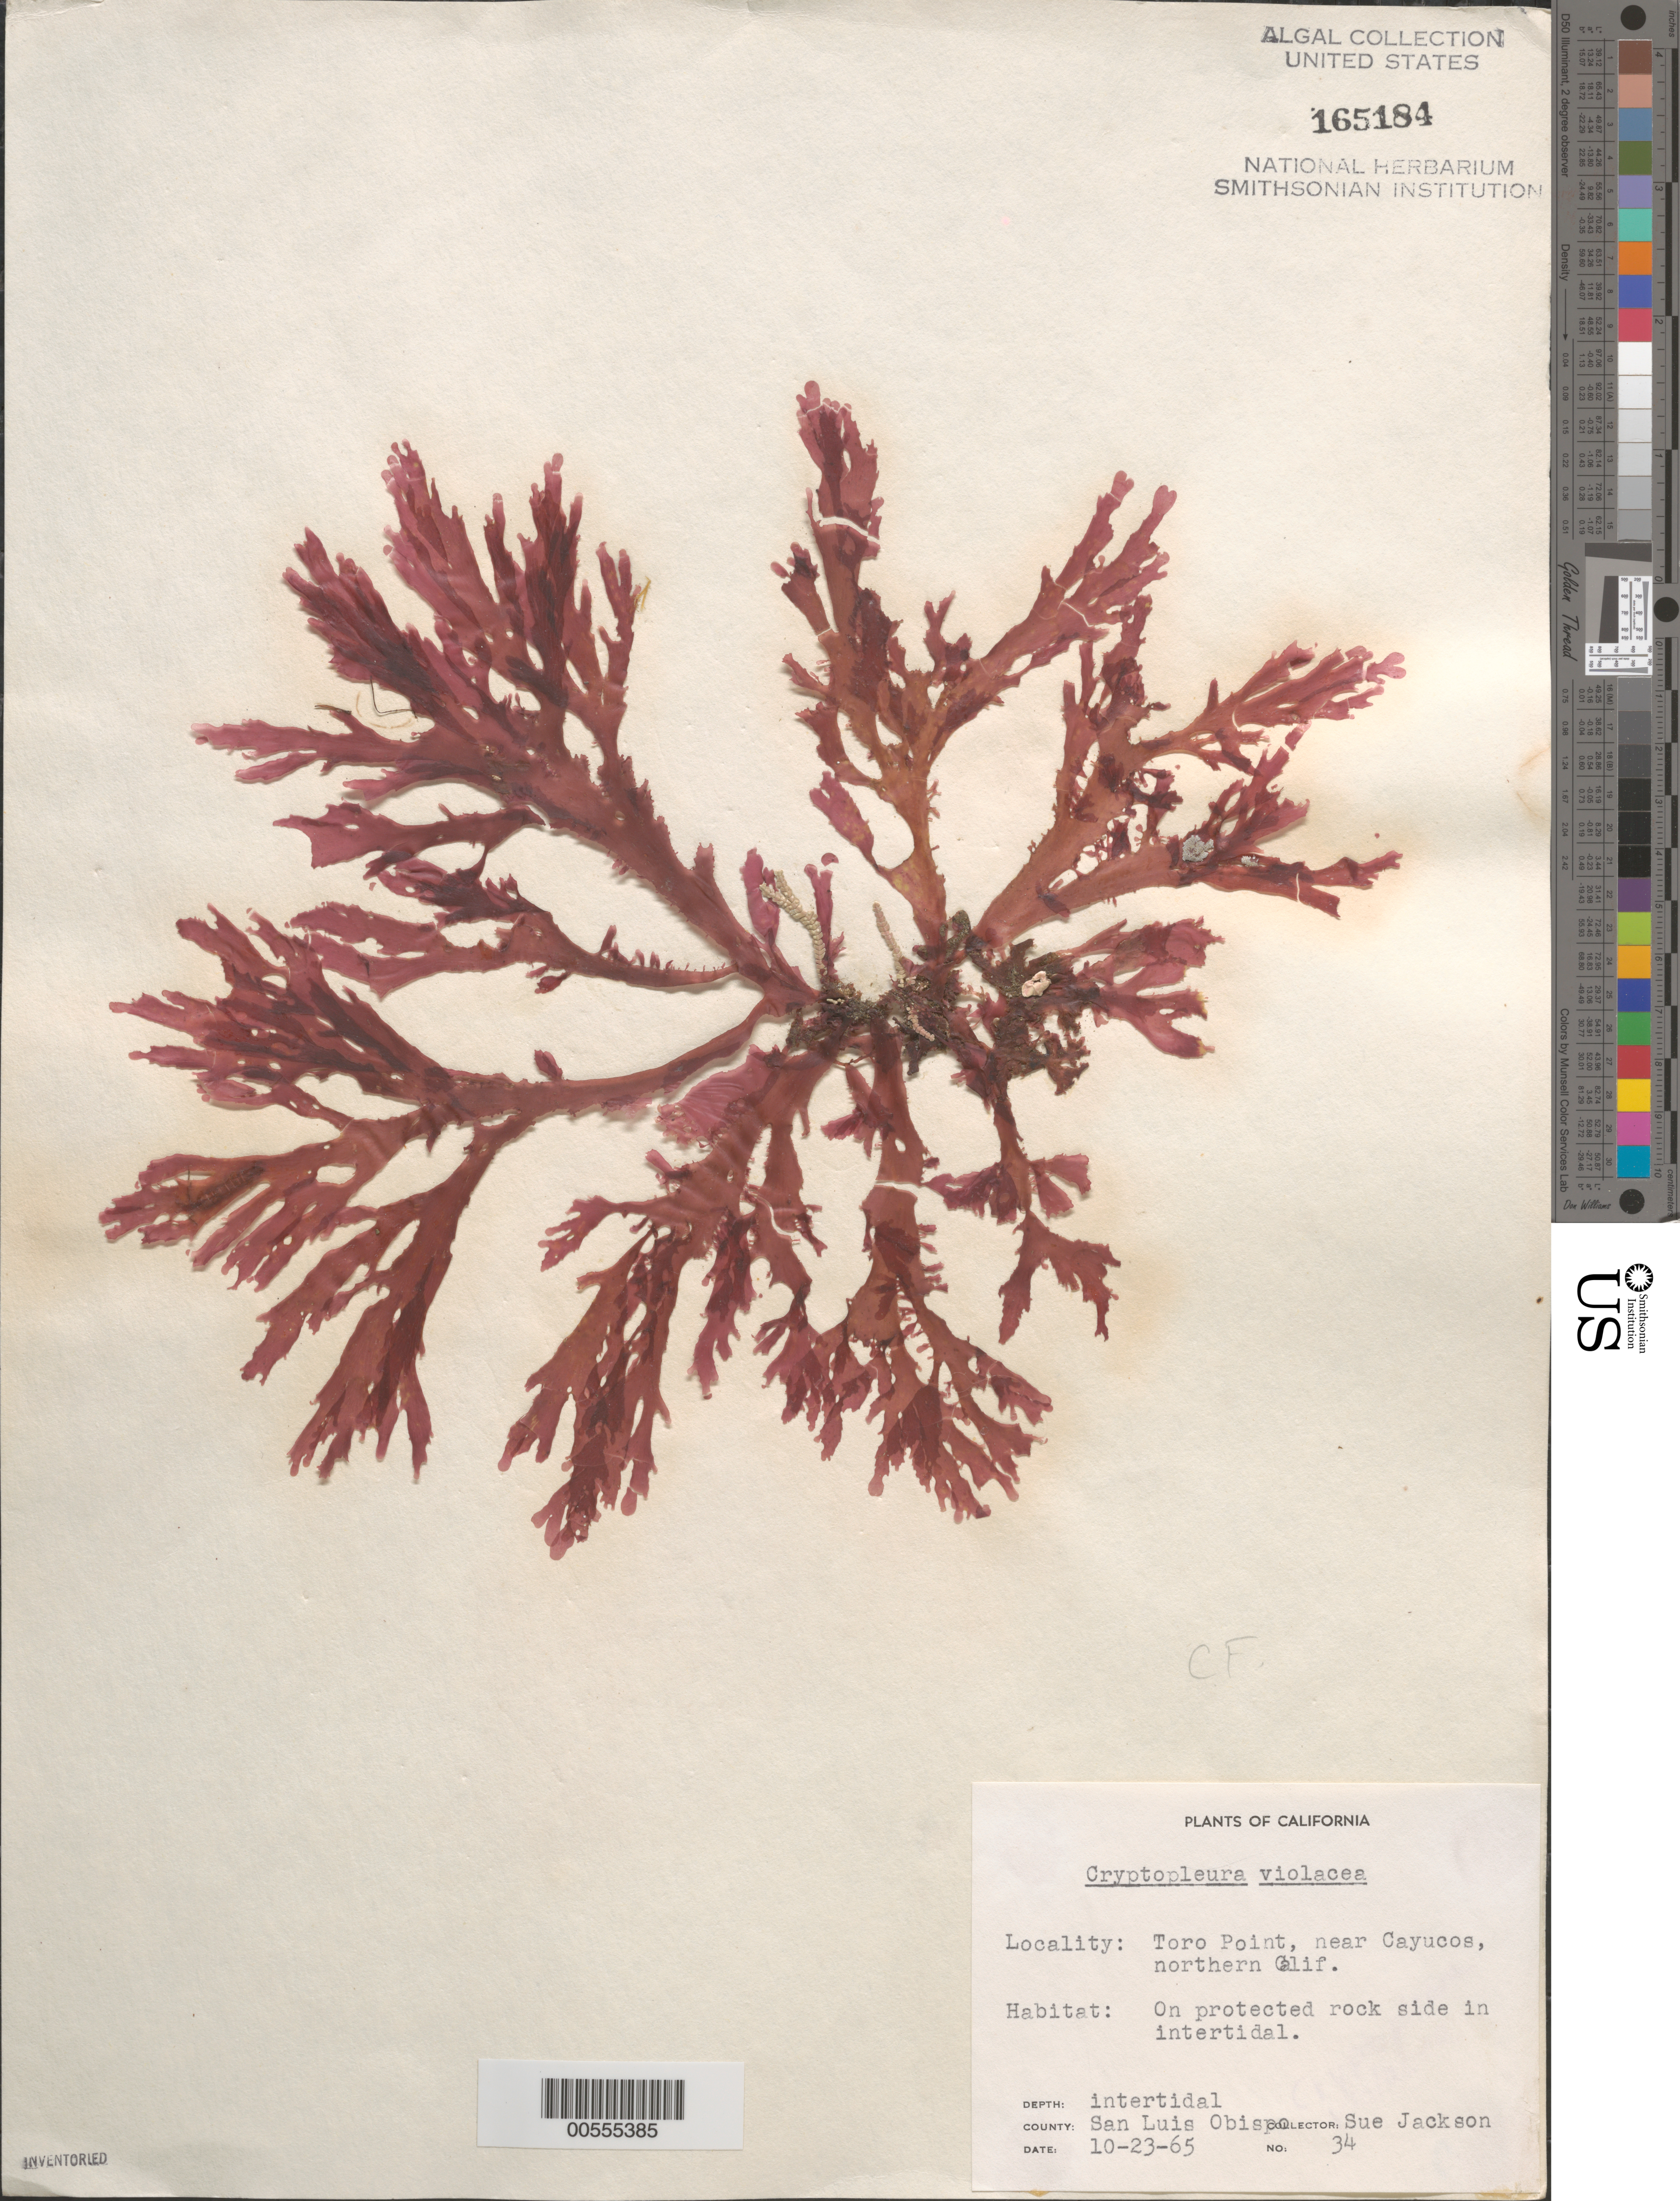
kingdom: Plantae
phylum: Rhodophyta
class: Florideophyceae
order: Ceramiales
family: Delesseriaceae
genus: Cryptopleura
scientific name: Cryptopleura violacea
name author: (J. Ag.) Kylin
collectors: S. Jackson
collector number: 34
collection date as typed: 23 Oct 1965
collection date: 1965-10-23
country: United States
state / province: California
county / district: San Luis Obispo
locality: Toro Point, near Cayucos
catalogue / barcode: US 165184